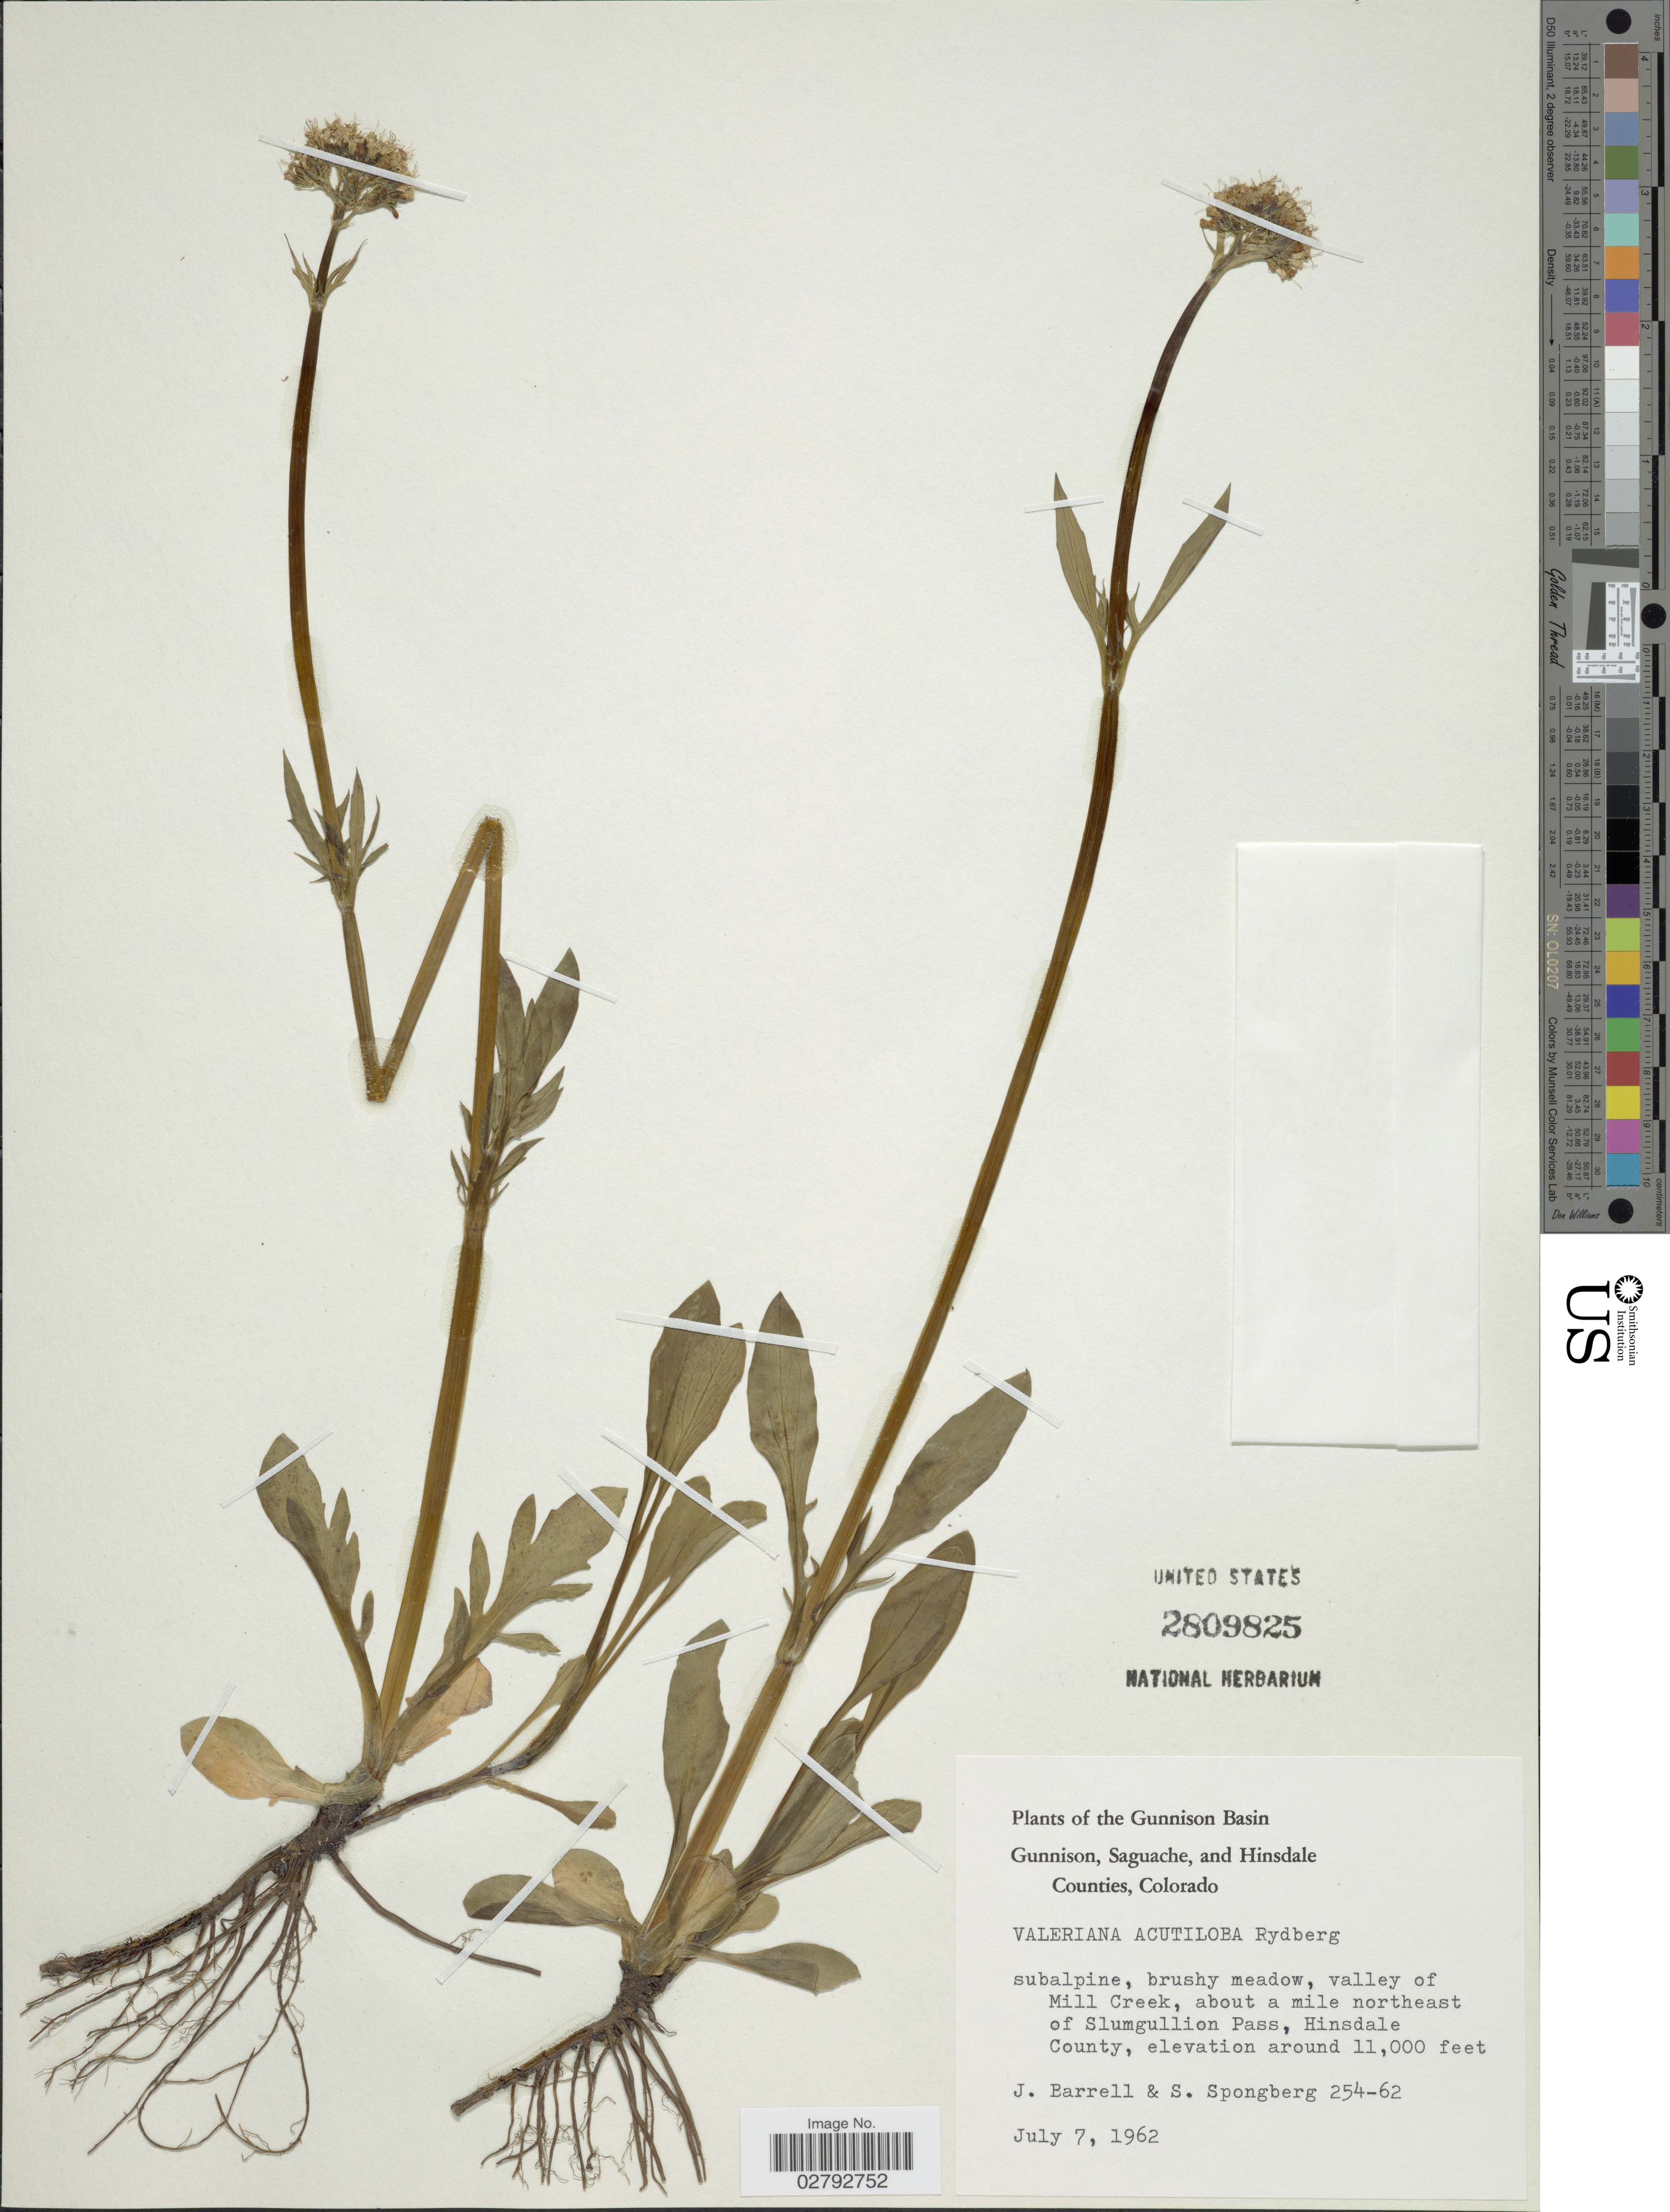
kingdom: Plantae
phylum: Tracheophyta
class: Magnoliopsida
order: Dipsacales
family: Caprifoliaceae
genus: Valeriana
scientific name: Valeriana arizonica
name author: A. Gray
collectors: J. Barrell & S. A.Spongberg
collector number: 254-62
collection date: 1962-07-07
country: United States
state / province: Colorado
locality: Gunnison Basin. Gunnison, Saguache, and Hinsdale Counties. Valley of Mill Creek, about a mile northeast of Slumgullion Pass, Hinsdale County.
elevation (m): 3353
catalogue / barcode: US 2809825